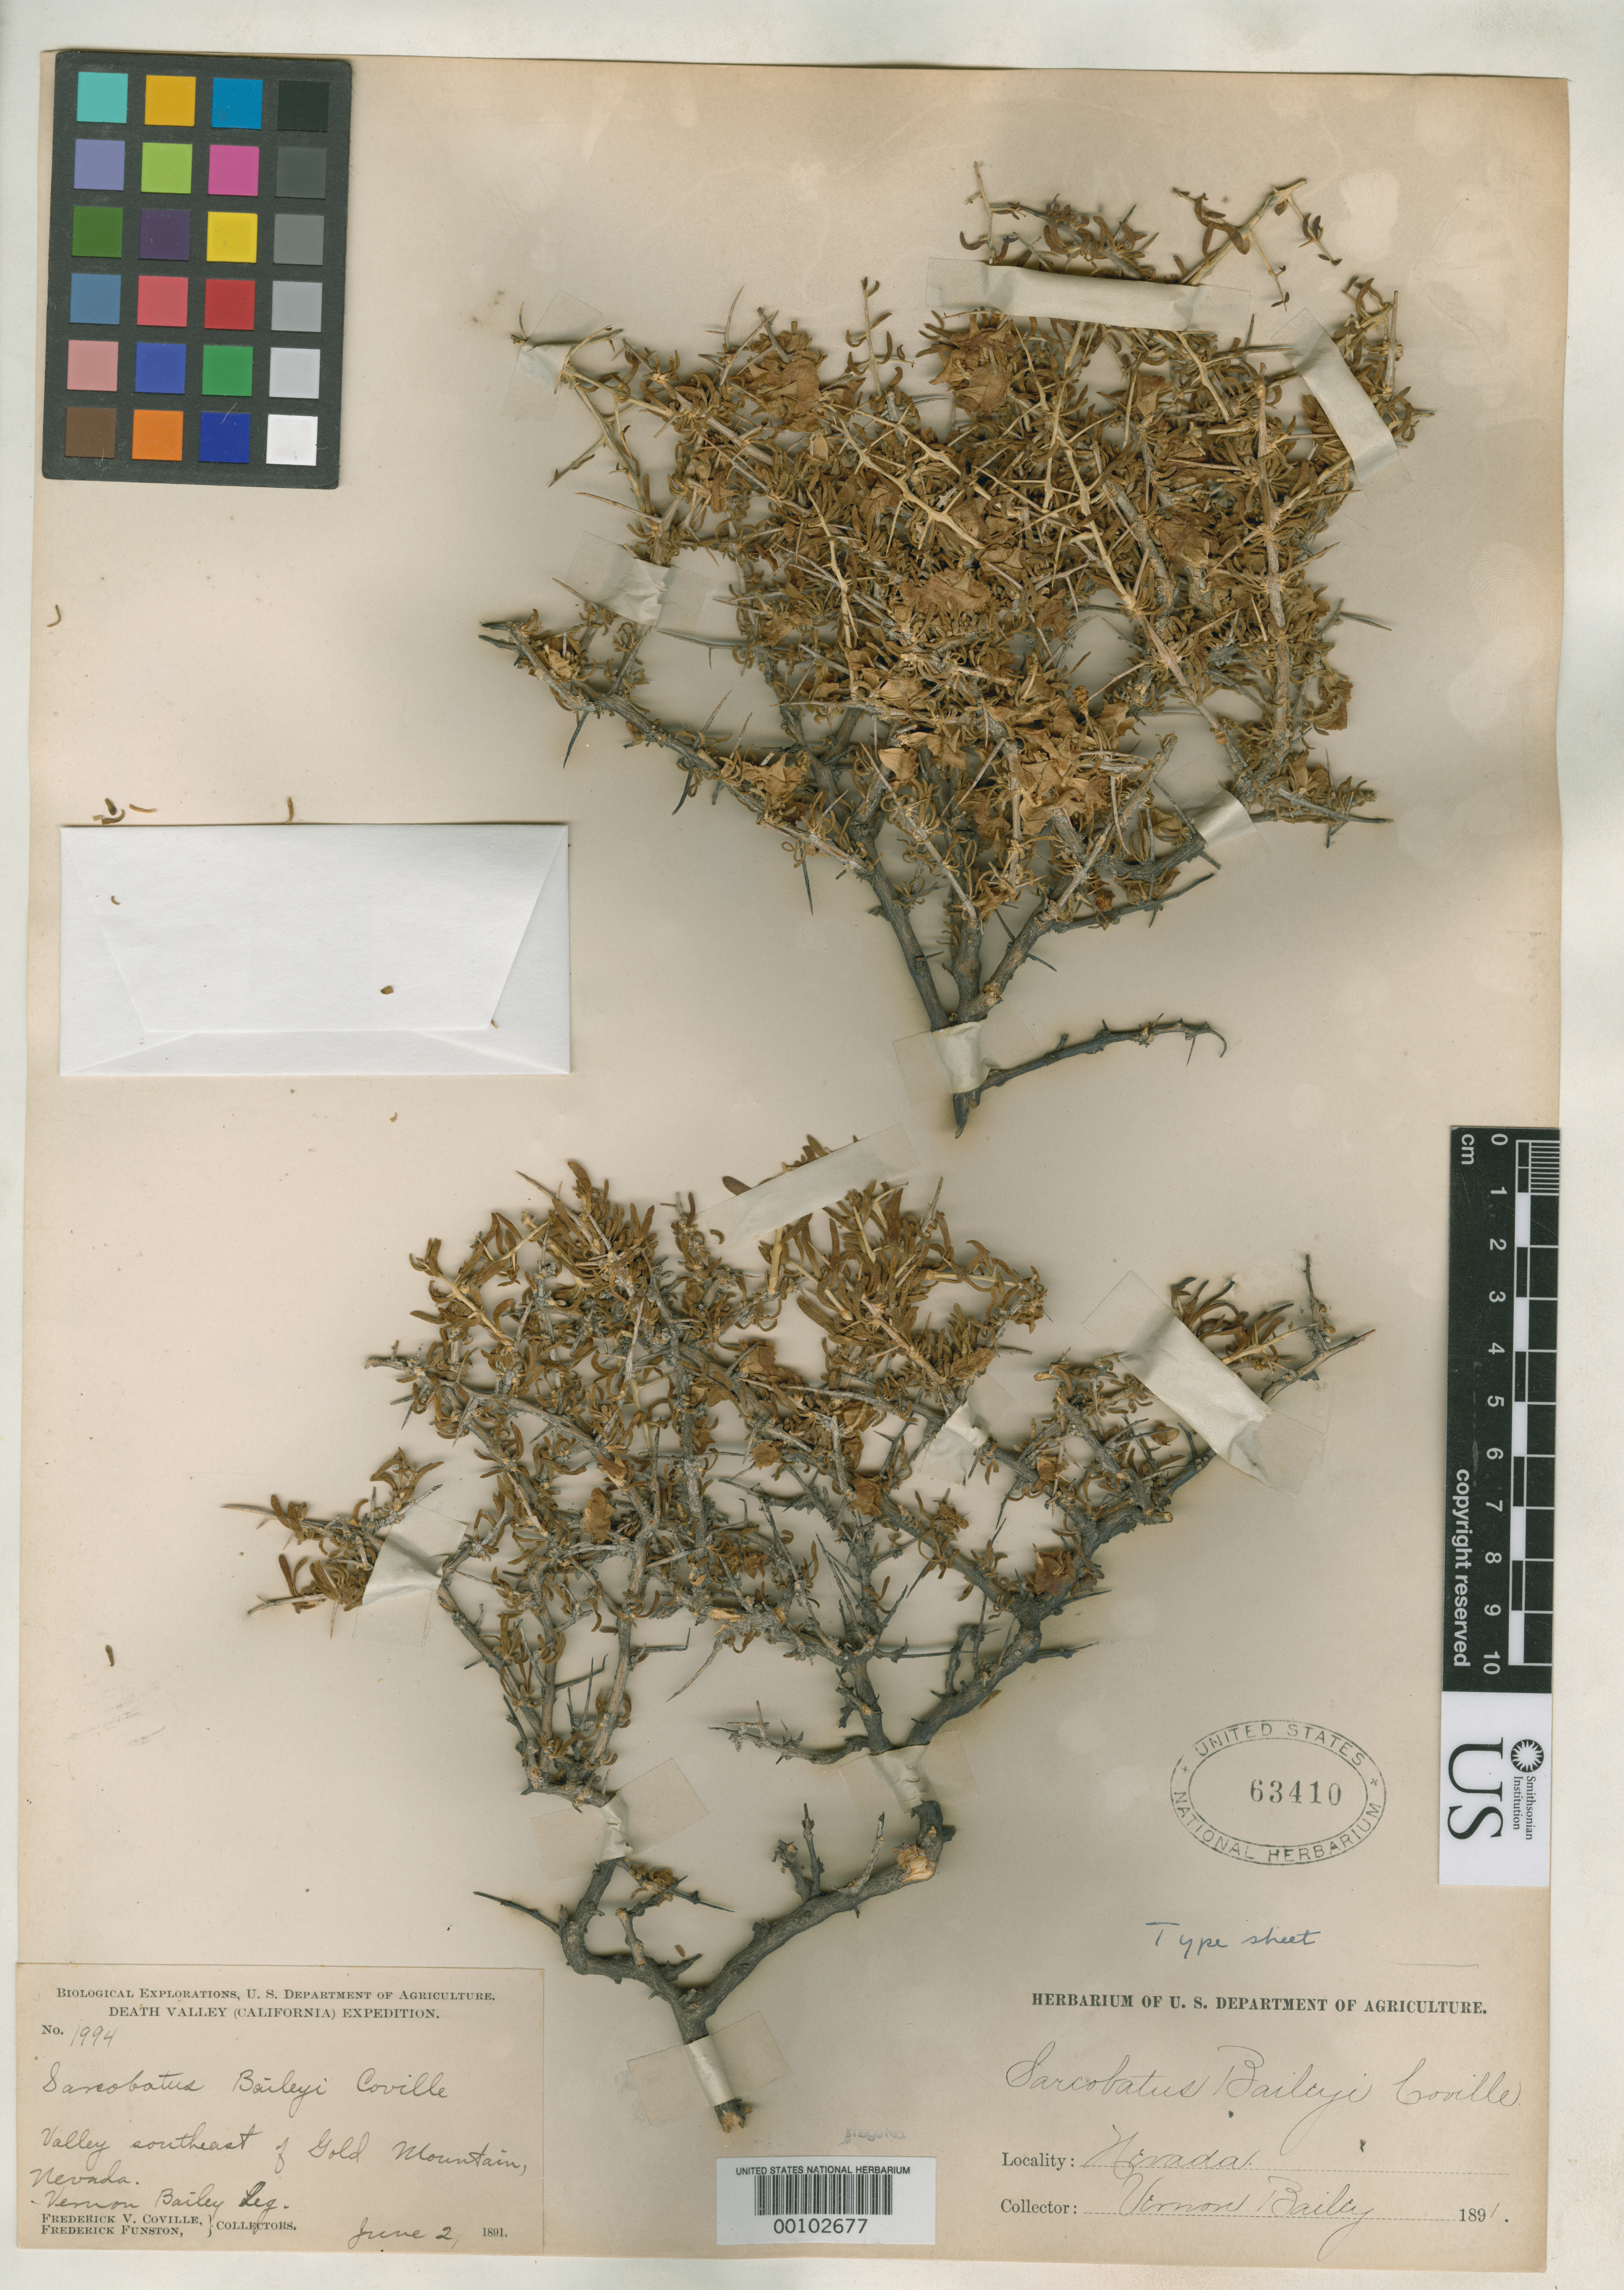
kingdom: Plantae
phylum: Tracheophyta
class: Magnoliopsida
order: Caryophyllales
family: Sarcobataceae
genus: Sarcobatus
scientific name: Sarcobatus baileyi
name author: Coville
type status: Holotype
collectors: V. O. Bailey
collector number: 1994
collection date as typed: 02 Jun 1891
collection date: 1891-06-02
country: United States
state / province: Nevada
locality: Valley, SE of Gold Mountain.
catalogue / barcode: US 63410